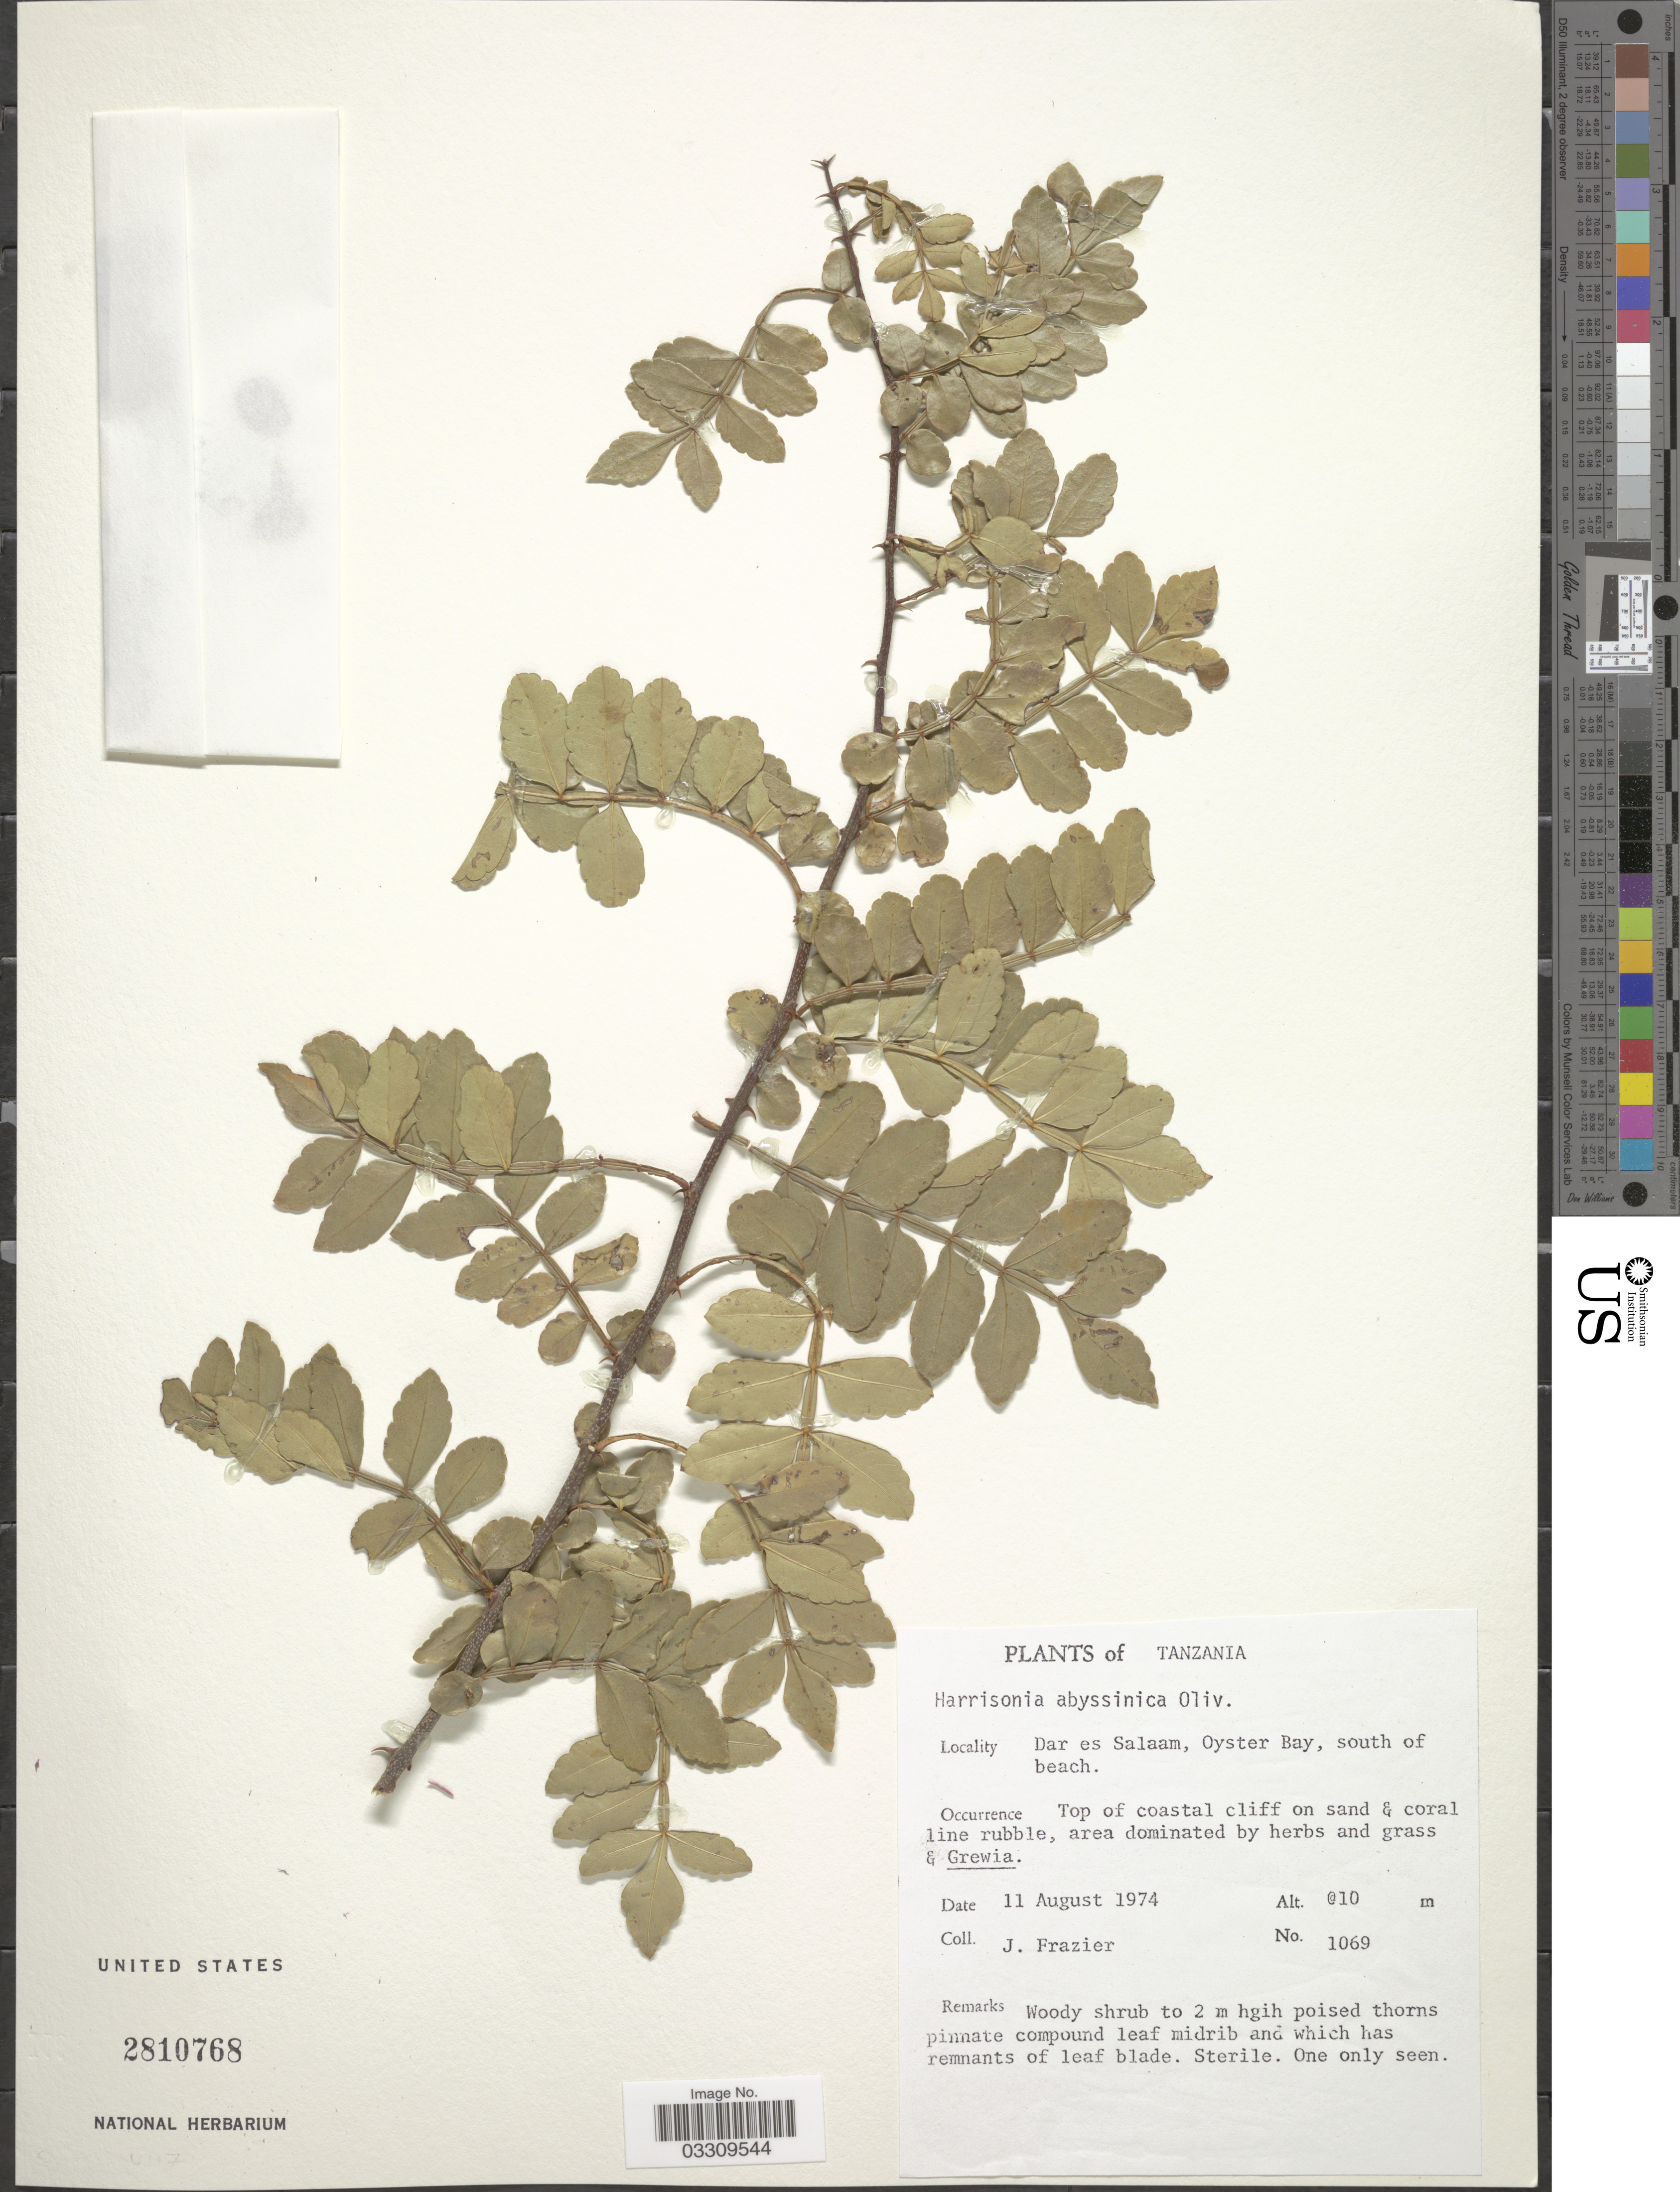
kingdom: Plantae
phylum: Tracheophyta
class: Magnoliopsida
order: Sapindales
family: Rutaceae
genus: Harrisonia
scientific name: Harrisonia abyssinica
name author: Oliv.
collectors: J. Frazier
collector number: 1069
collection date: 1974-08-11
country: Tanzania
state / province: Dar es Salaam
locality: Oyster Bay, south of beach.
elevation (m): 10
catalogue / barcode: US 2810768